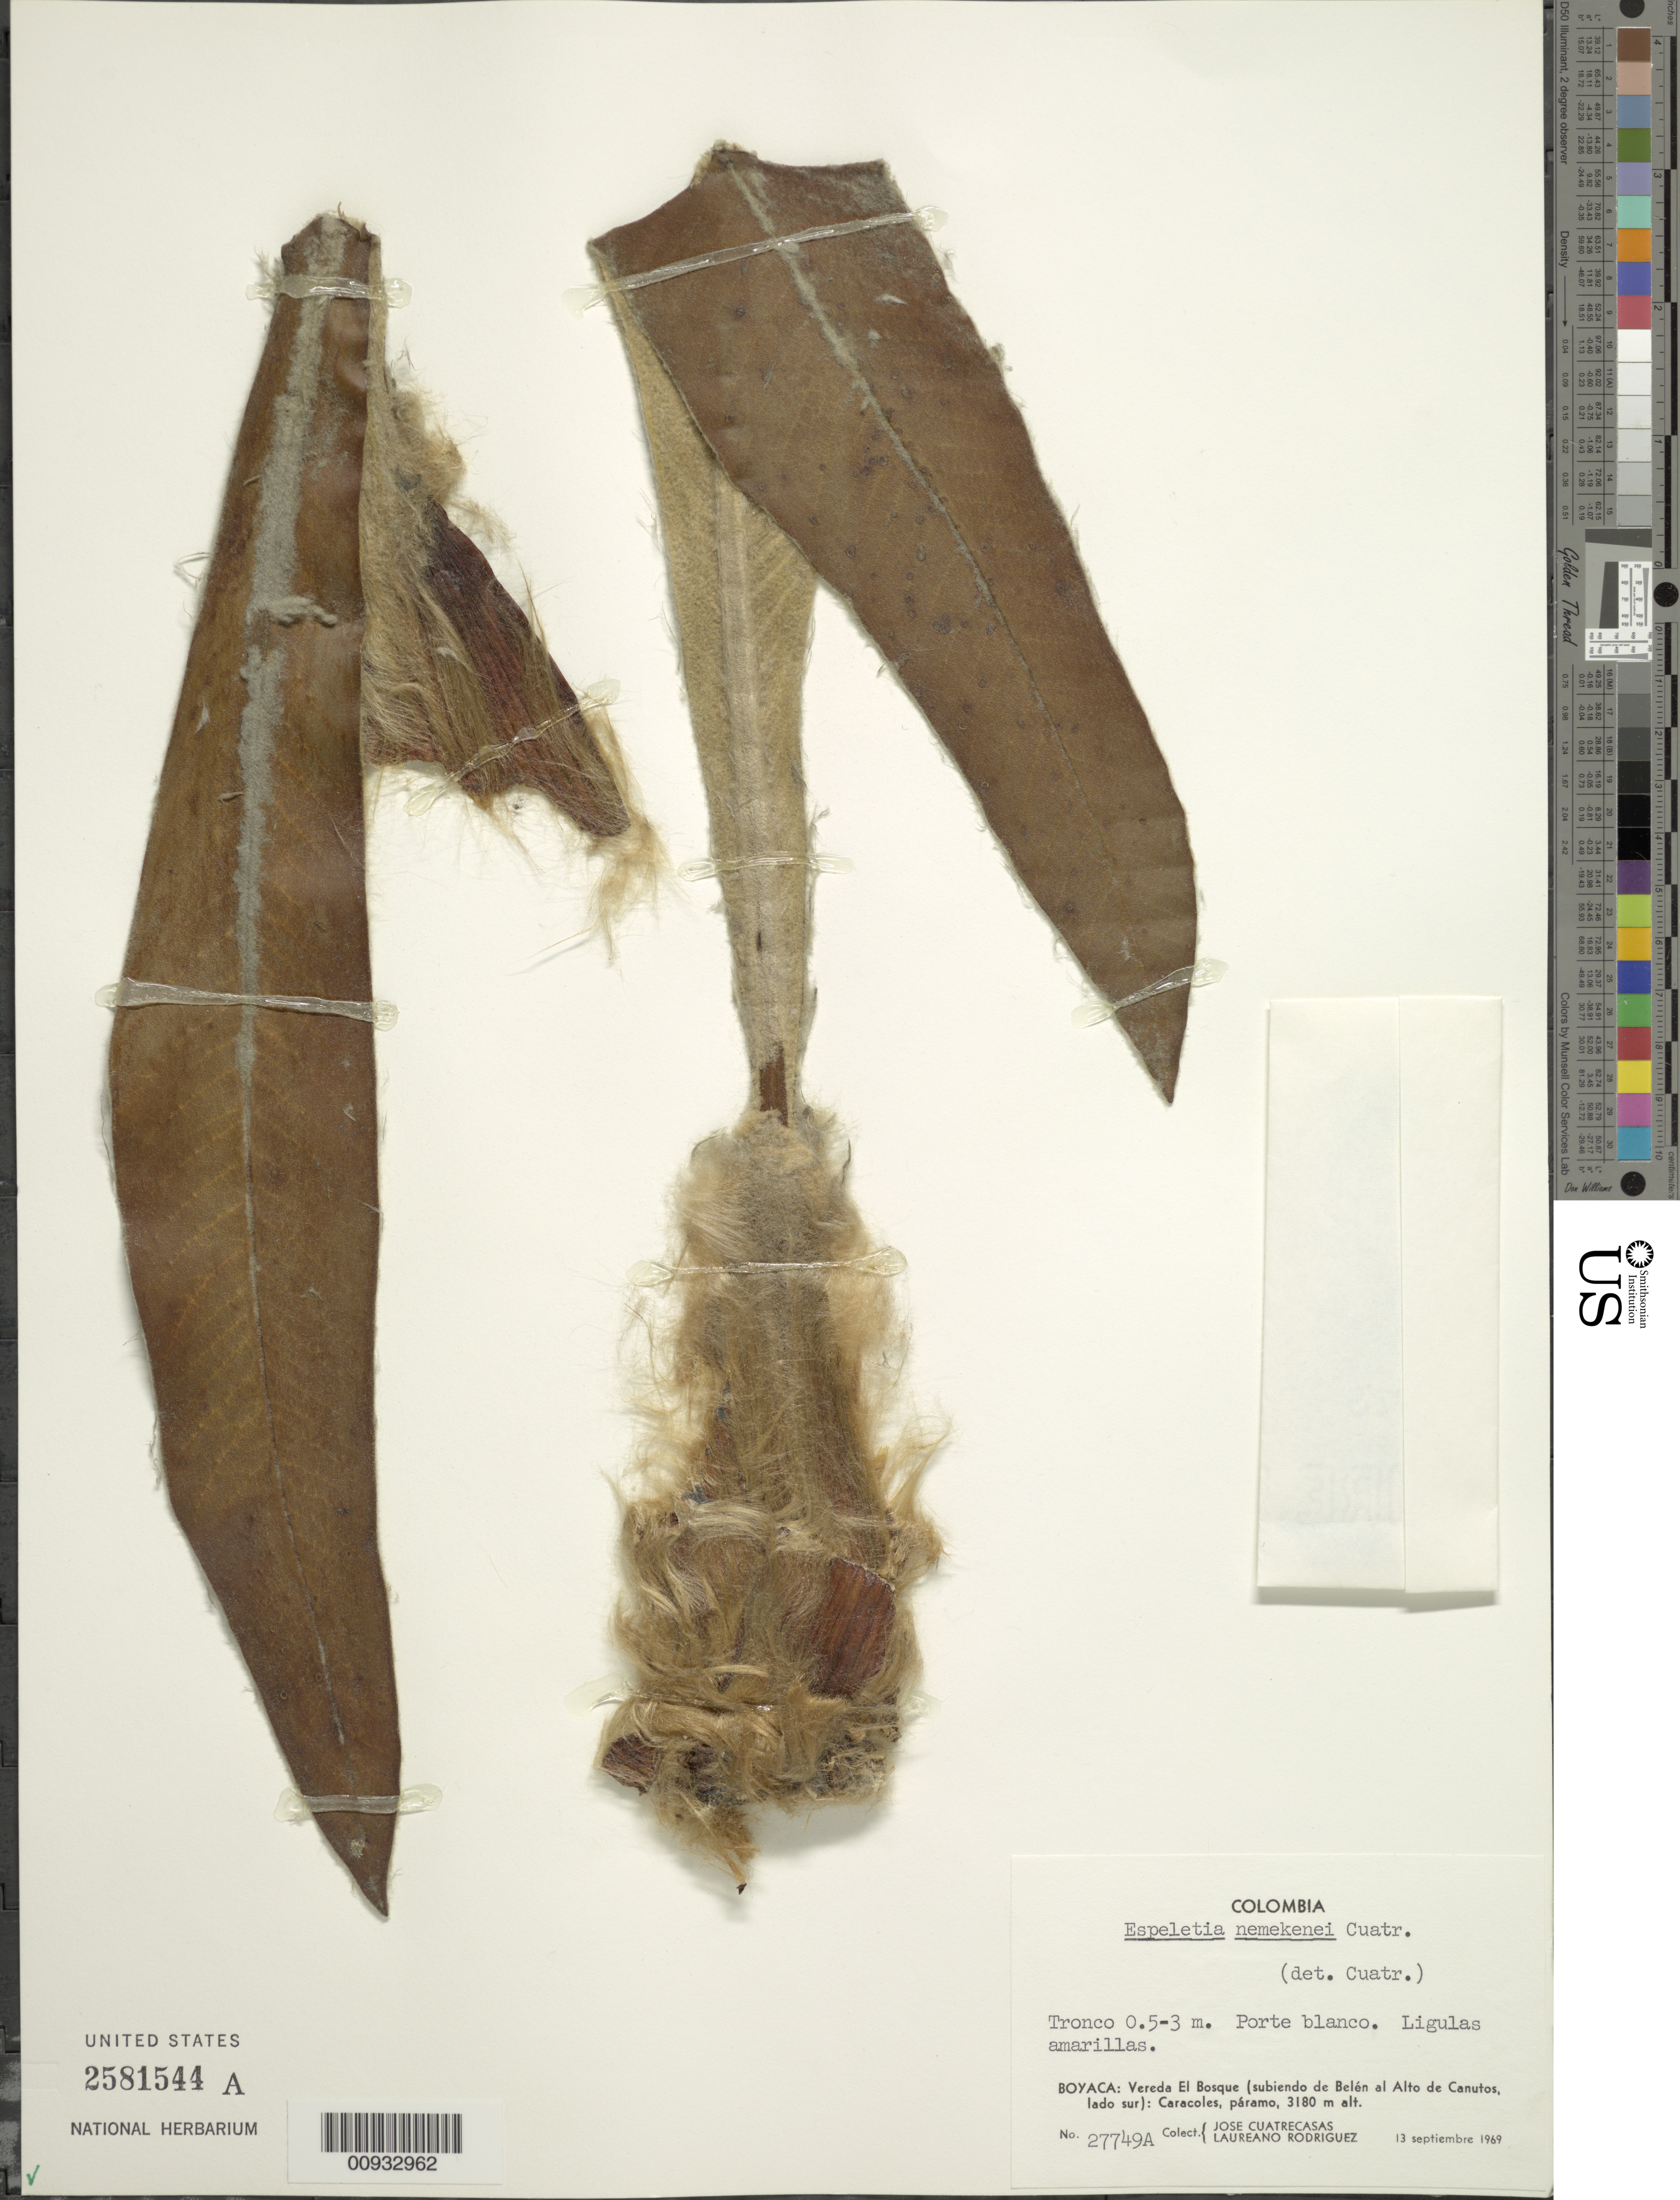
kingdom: Plantae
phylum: Tracheophyta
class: Magnoliopsida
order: Asterales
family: Asteraceae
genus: Espeletia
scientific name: Espeletia nemekenei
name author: Cuatrec.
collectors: J. Cuatrecasas & L. Rodriguez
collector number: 27749A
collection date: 1969-09-13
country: Colombia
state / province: Boyacá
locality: Vereda El Bosque (subiendo de Belen al Alto de Canutos, lado sur), Caracoles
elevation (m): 3180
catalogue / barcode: US 2581544A